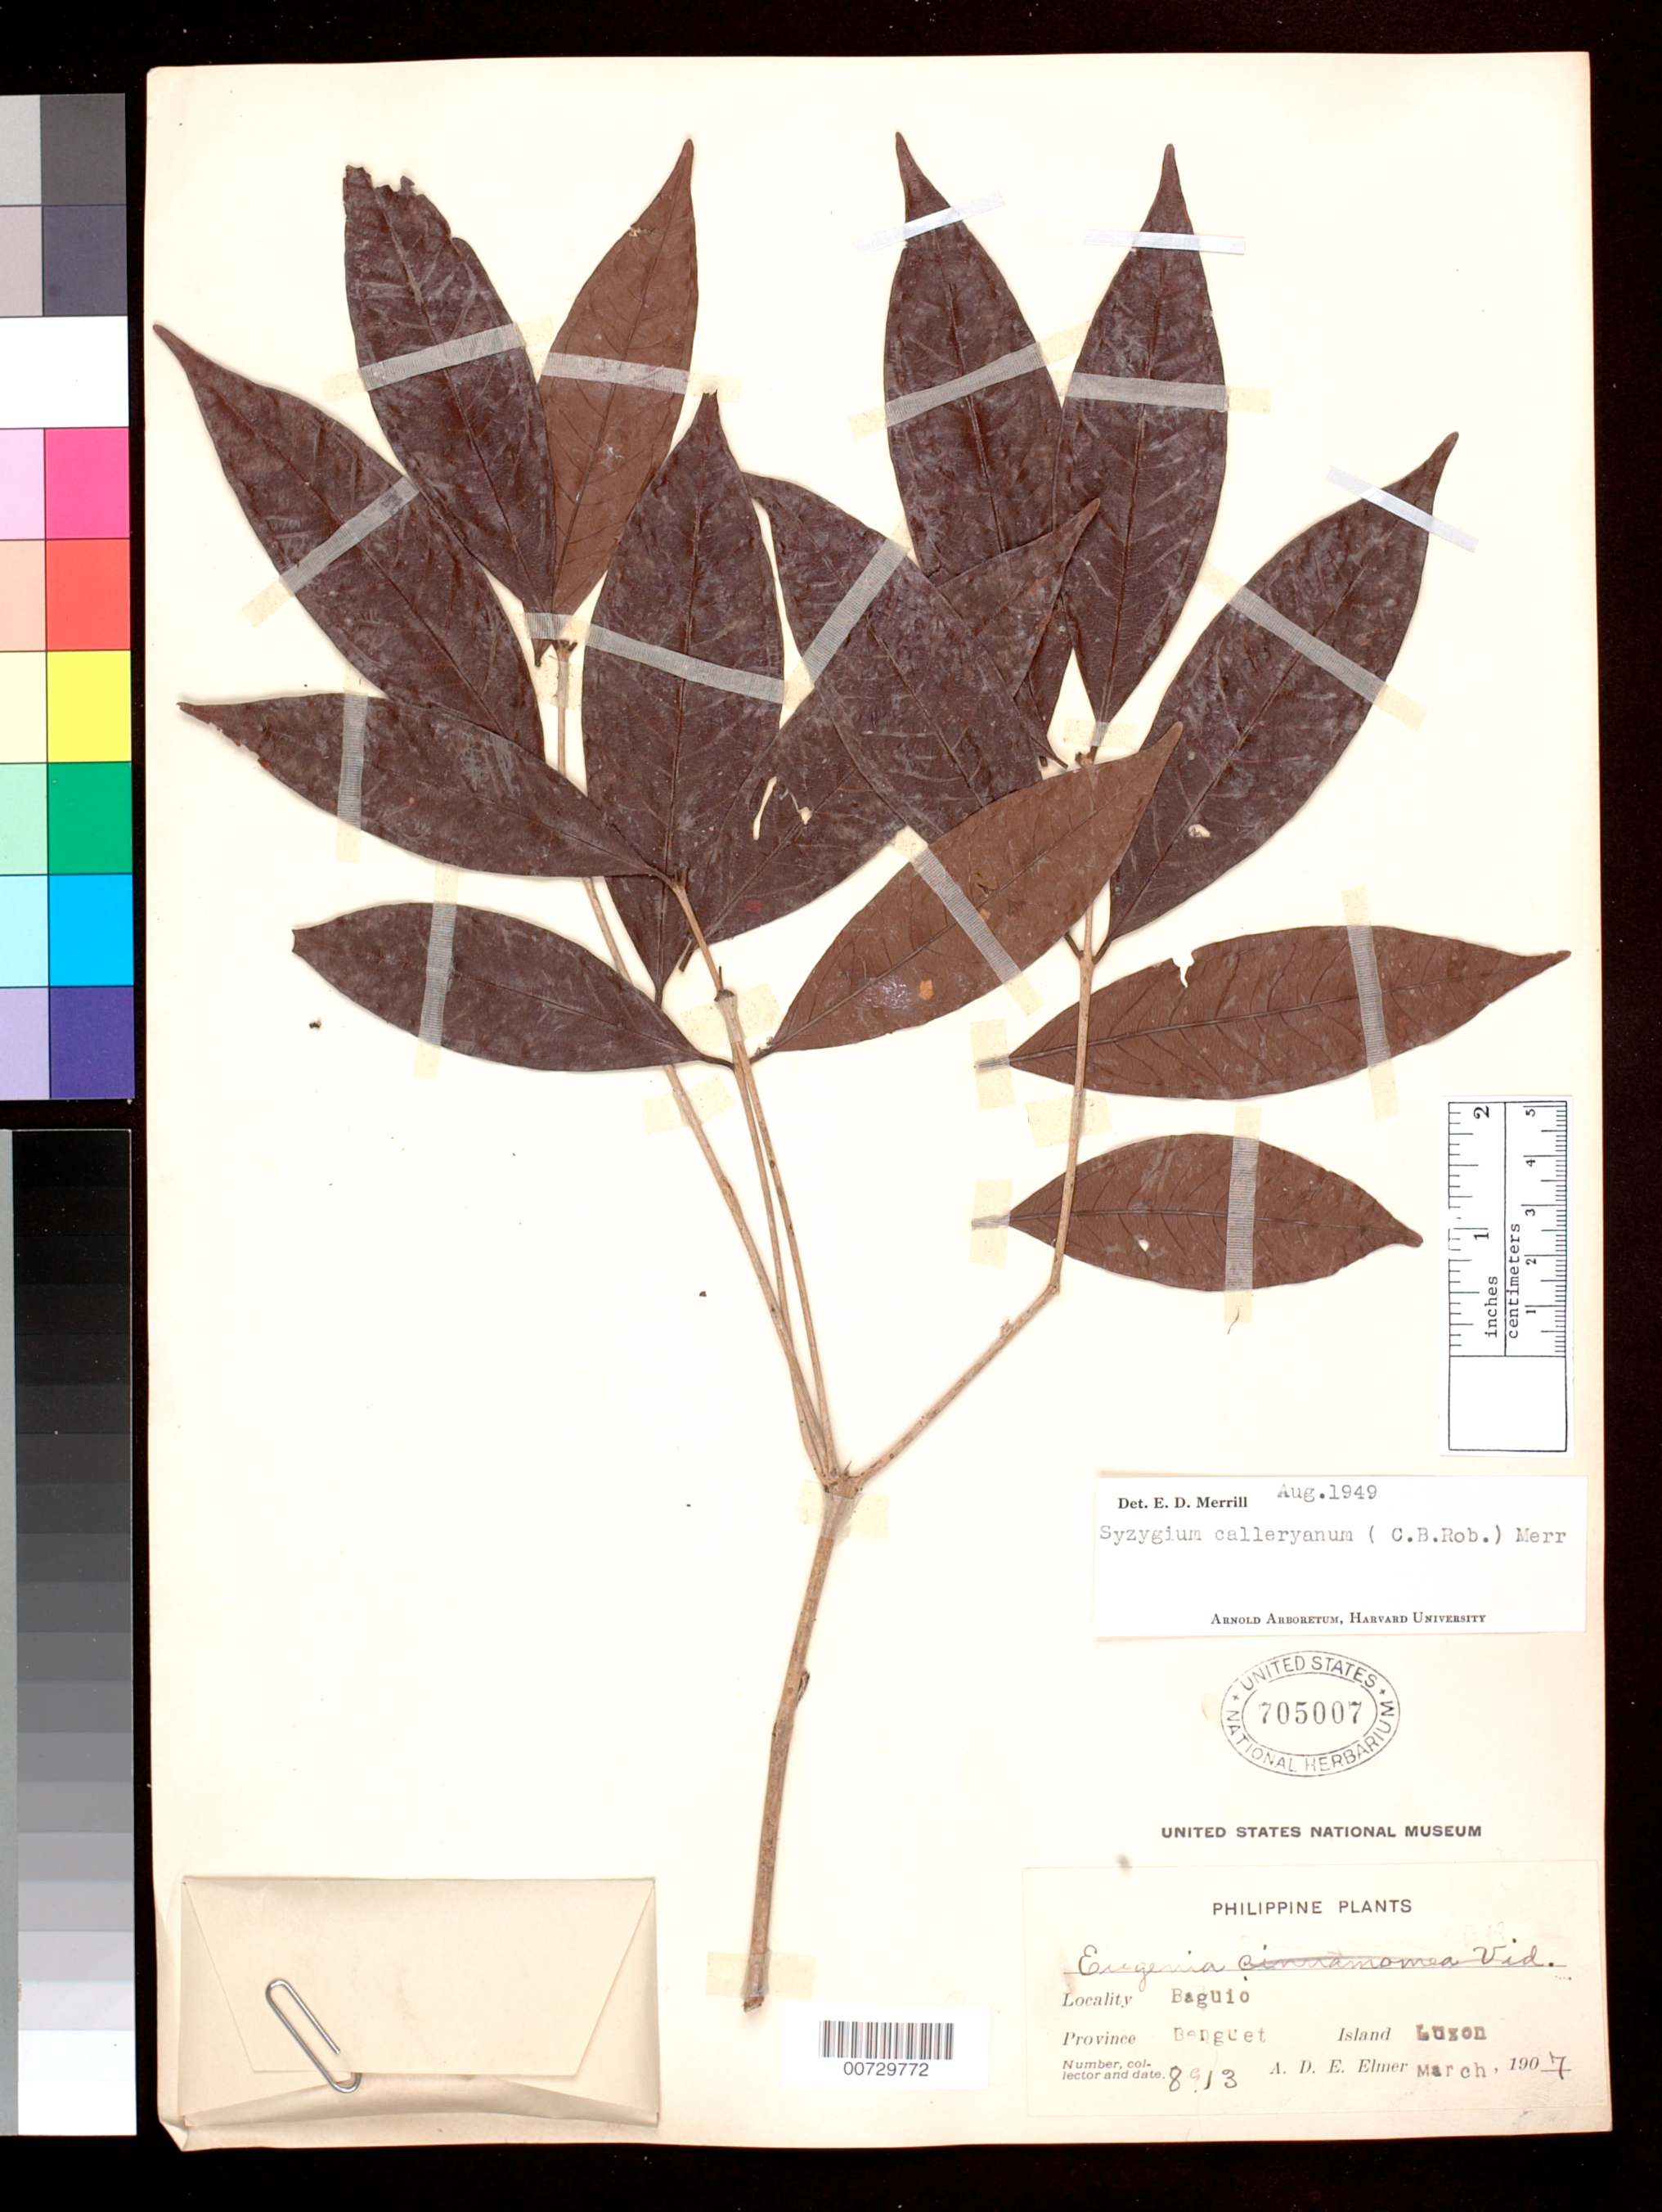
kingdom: Plantae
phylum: Tracheophyta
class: Magnoliopsida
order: Myrtales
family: Myrtaceae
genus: Syzygium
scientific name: Syzygium calleryanum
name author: (C.B. Rob.) Merr.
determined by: Merrill, Elmer D.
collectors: A. D. E. Elmer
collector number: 8913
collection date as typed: Mar 1907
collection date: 1907-03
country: Philippines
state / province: Cordillera (Administrative Region)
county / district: Benguet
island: Luzon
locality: Baguio.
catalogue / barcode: US 705007